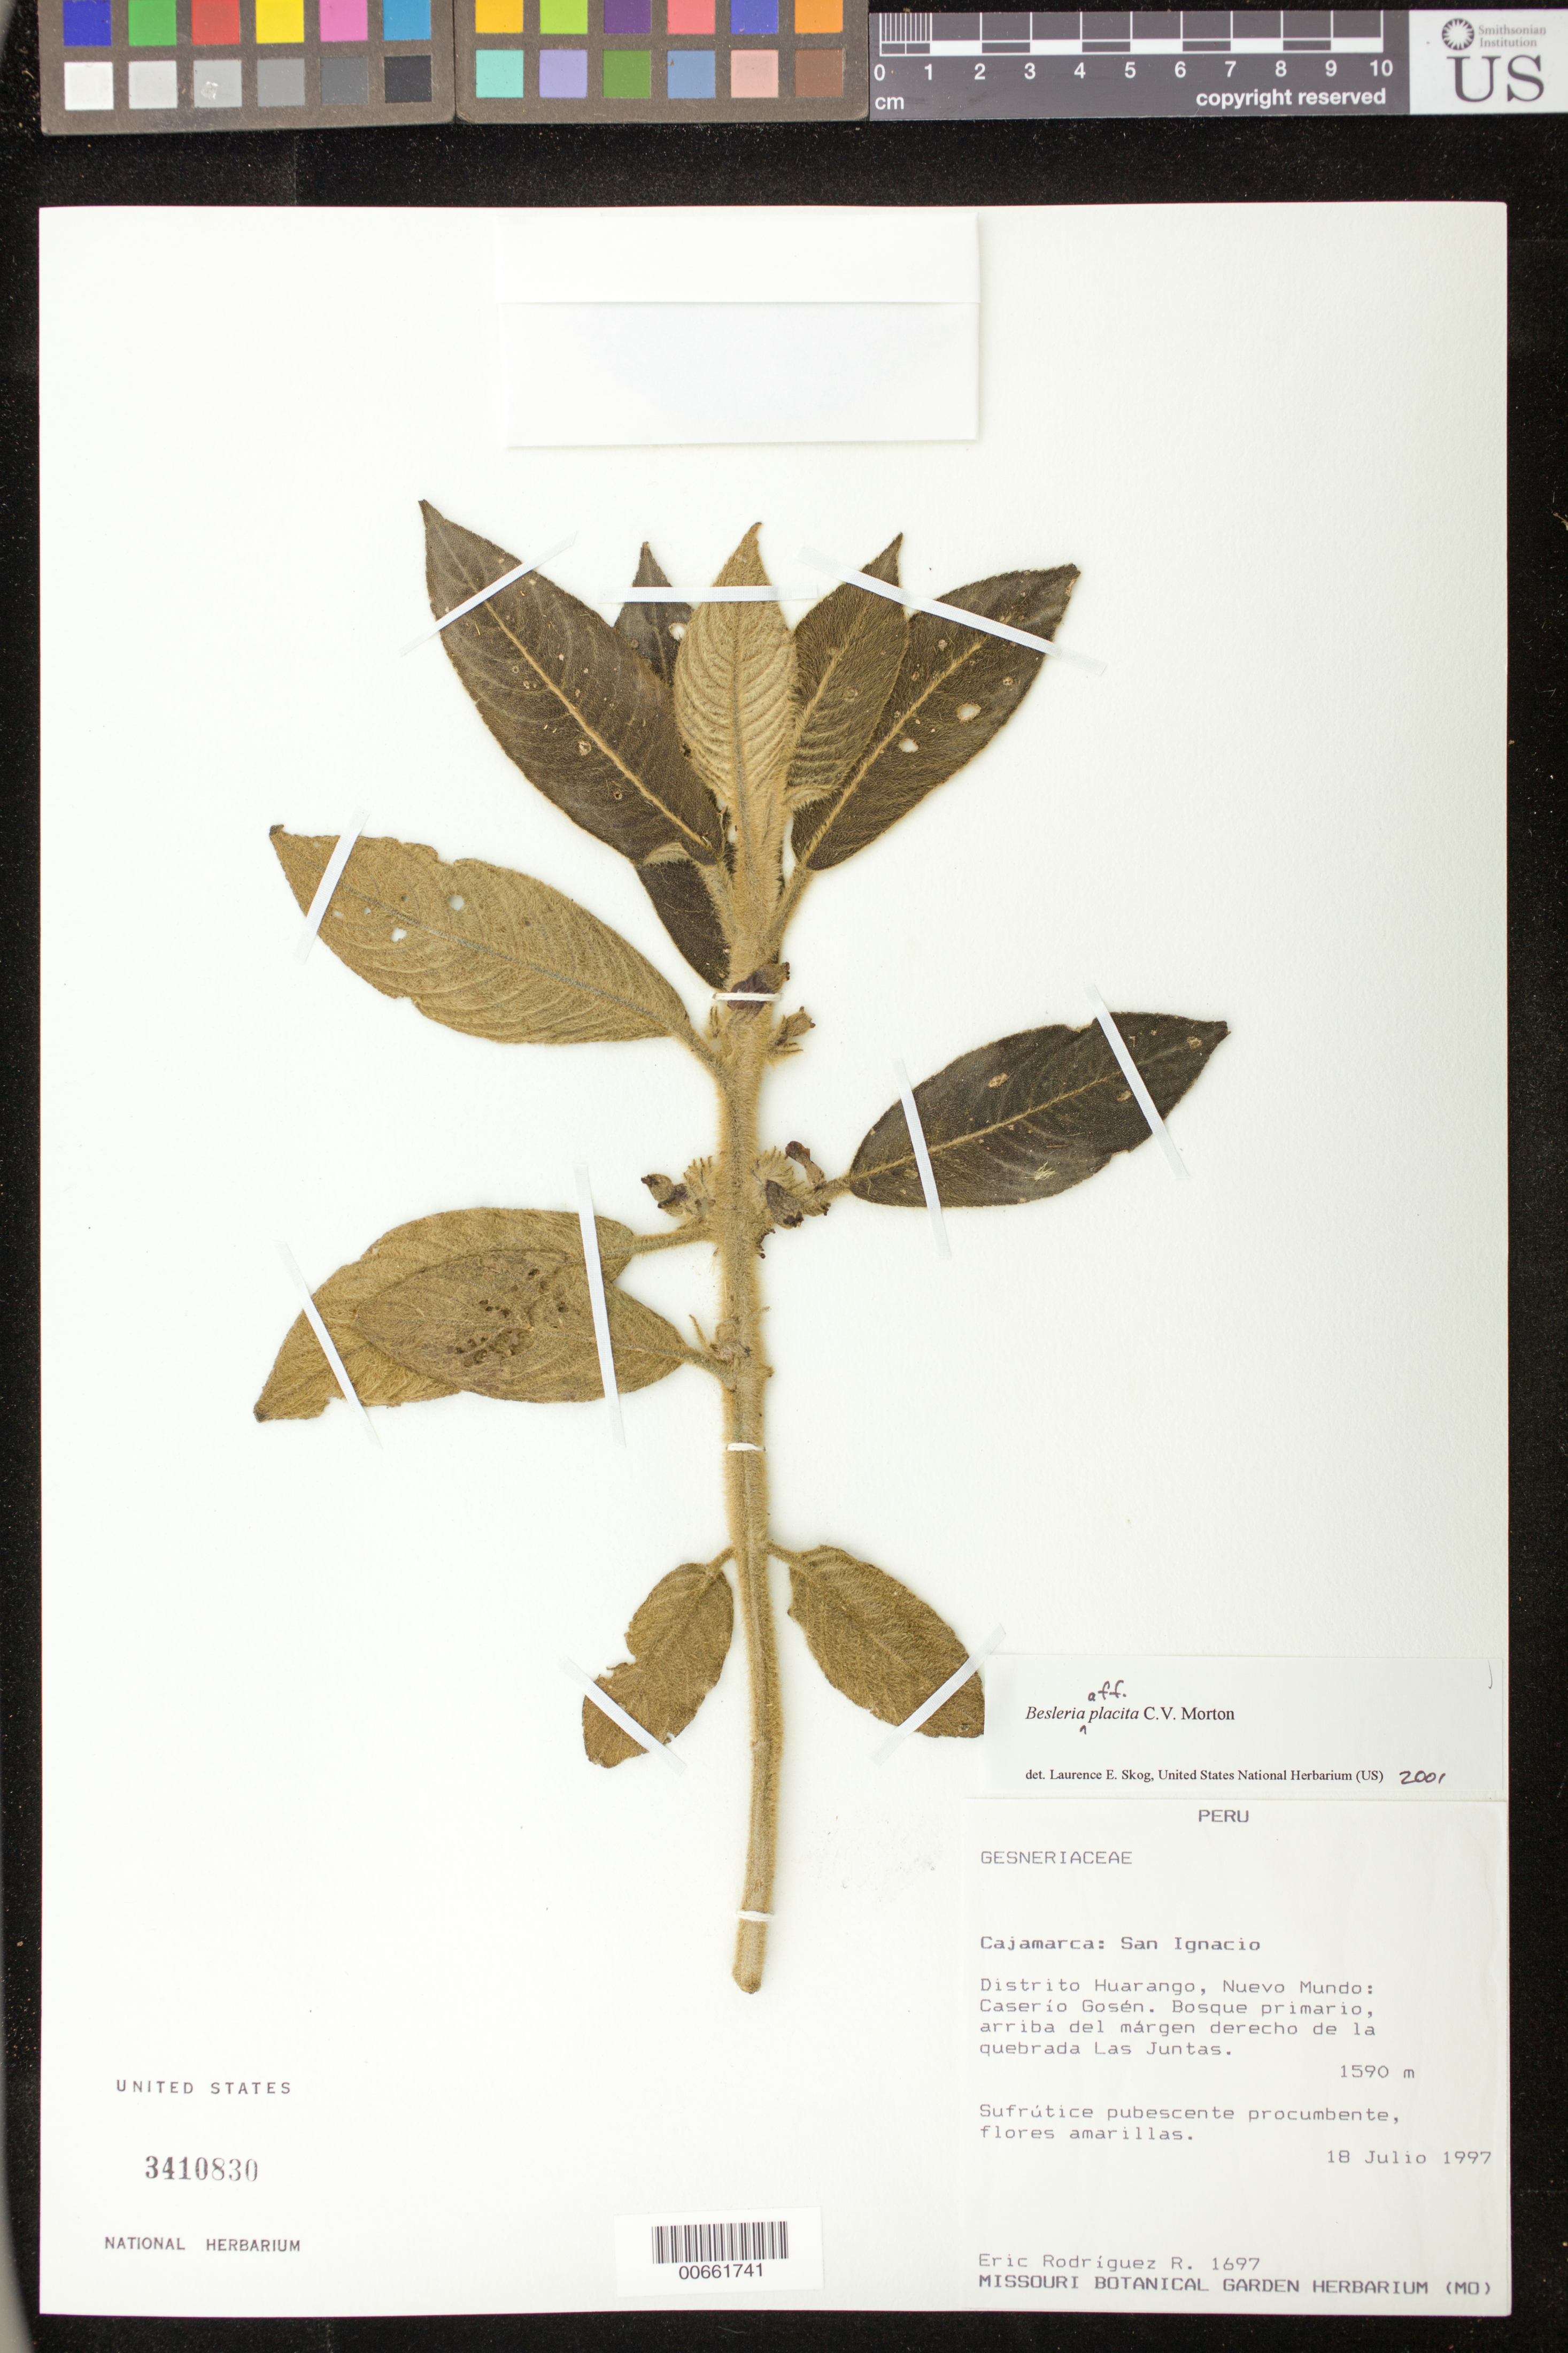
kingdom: Plantae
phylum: Tracheophyta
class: Magnoliopsida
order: Lamiales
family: Gesneriaceae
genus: Besleria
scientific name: Besleria placita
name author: C.V. Morton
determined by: Skog, Laurence E.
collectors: E. Rodriguez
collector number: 1697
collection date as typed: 18 Jul 1997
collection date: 1997-07-18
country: Peru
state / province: Cajamarca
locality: San Ignacio, Distrito Huarango, Nuevo Mundo: Caserío Gosén, arriba del márgen derecho de la quebrada Las Juntas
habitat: Bosque primario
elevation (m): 1590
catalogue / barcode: US 3410830